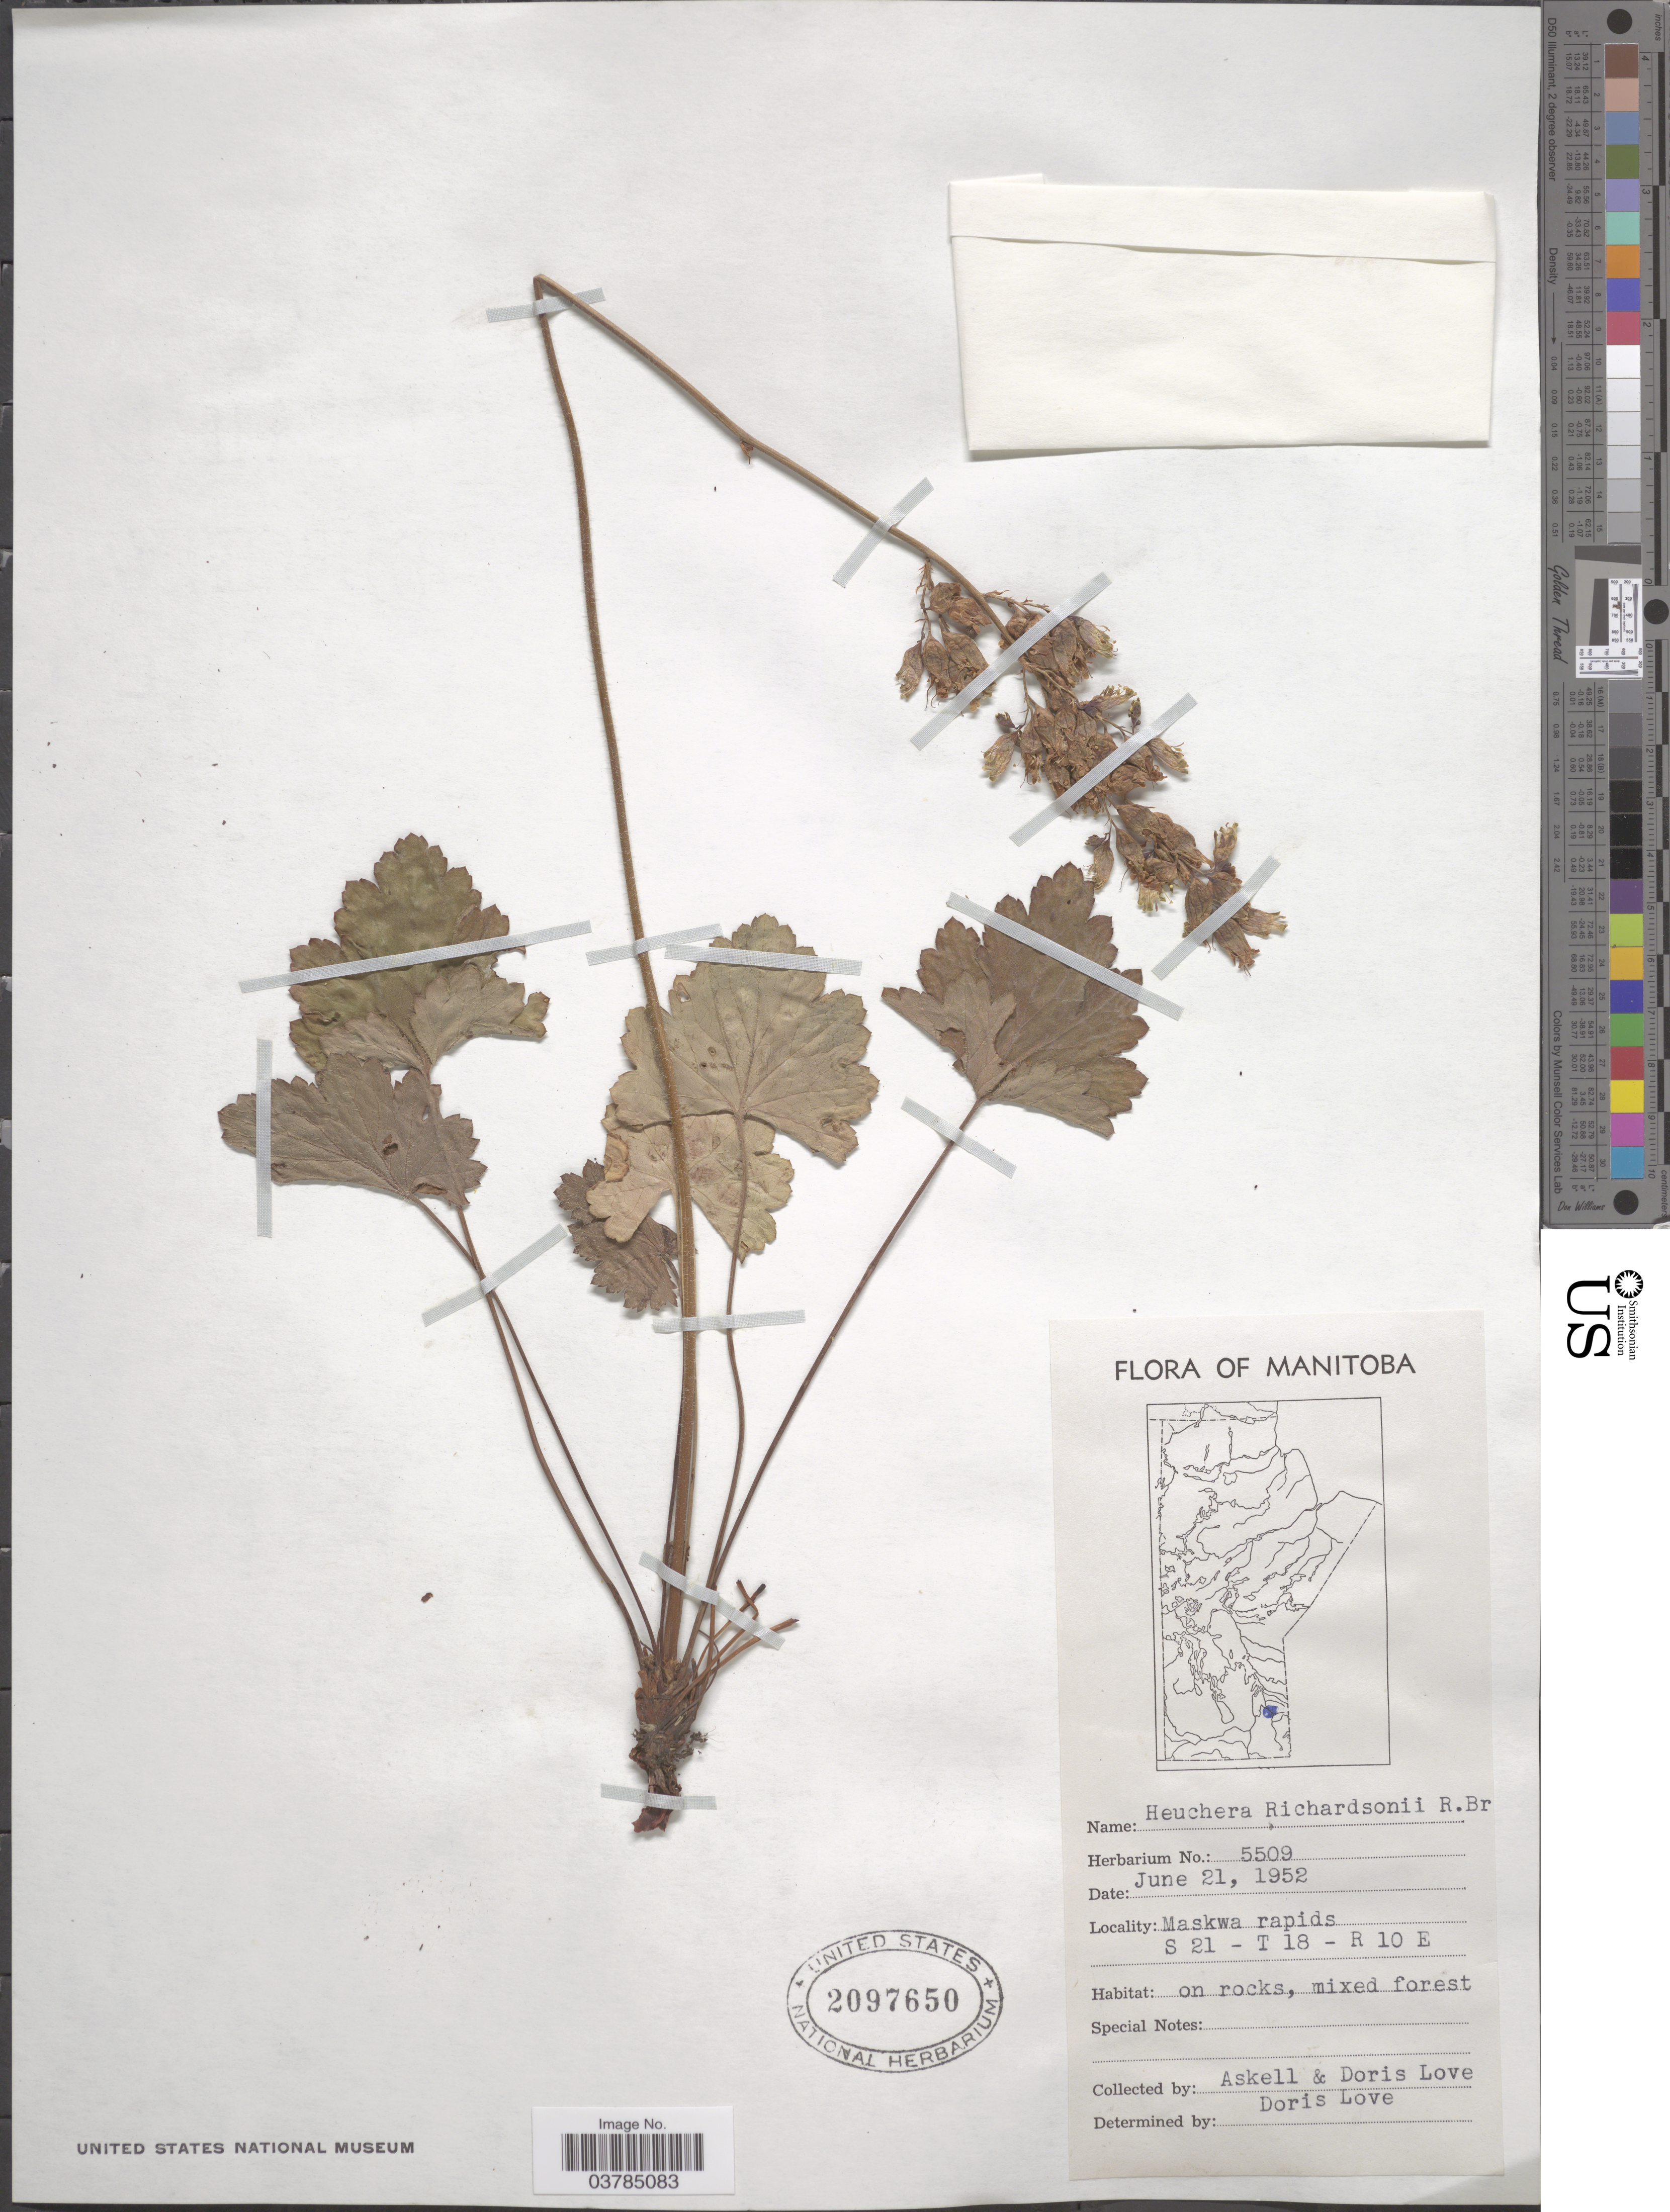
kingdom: Plantae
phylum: Tracheophyta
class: Magnoliopsida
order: Saxifragales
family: Saxifragaceae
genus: Heuchera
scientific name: Heuchera richardsonii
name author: R. Br.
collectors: Á. Löve & D. Löve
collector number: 5509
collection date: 1952-06-21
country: Canada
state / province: Manitoba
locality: Maskwa rapids. S 21 - T 18 - R 10 E.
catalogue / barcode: US 2097650